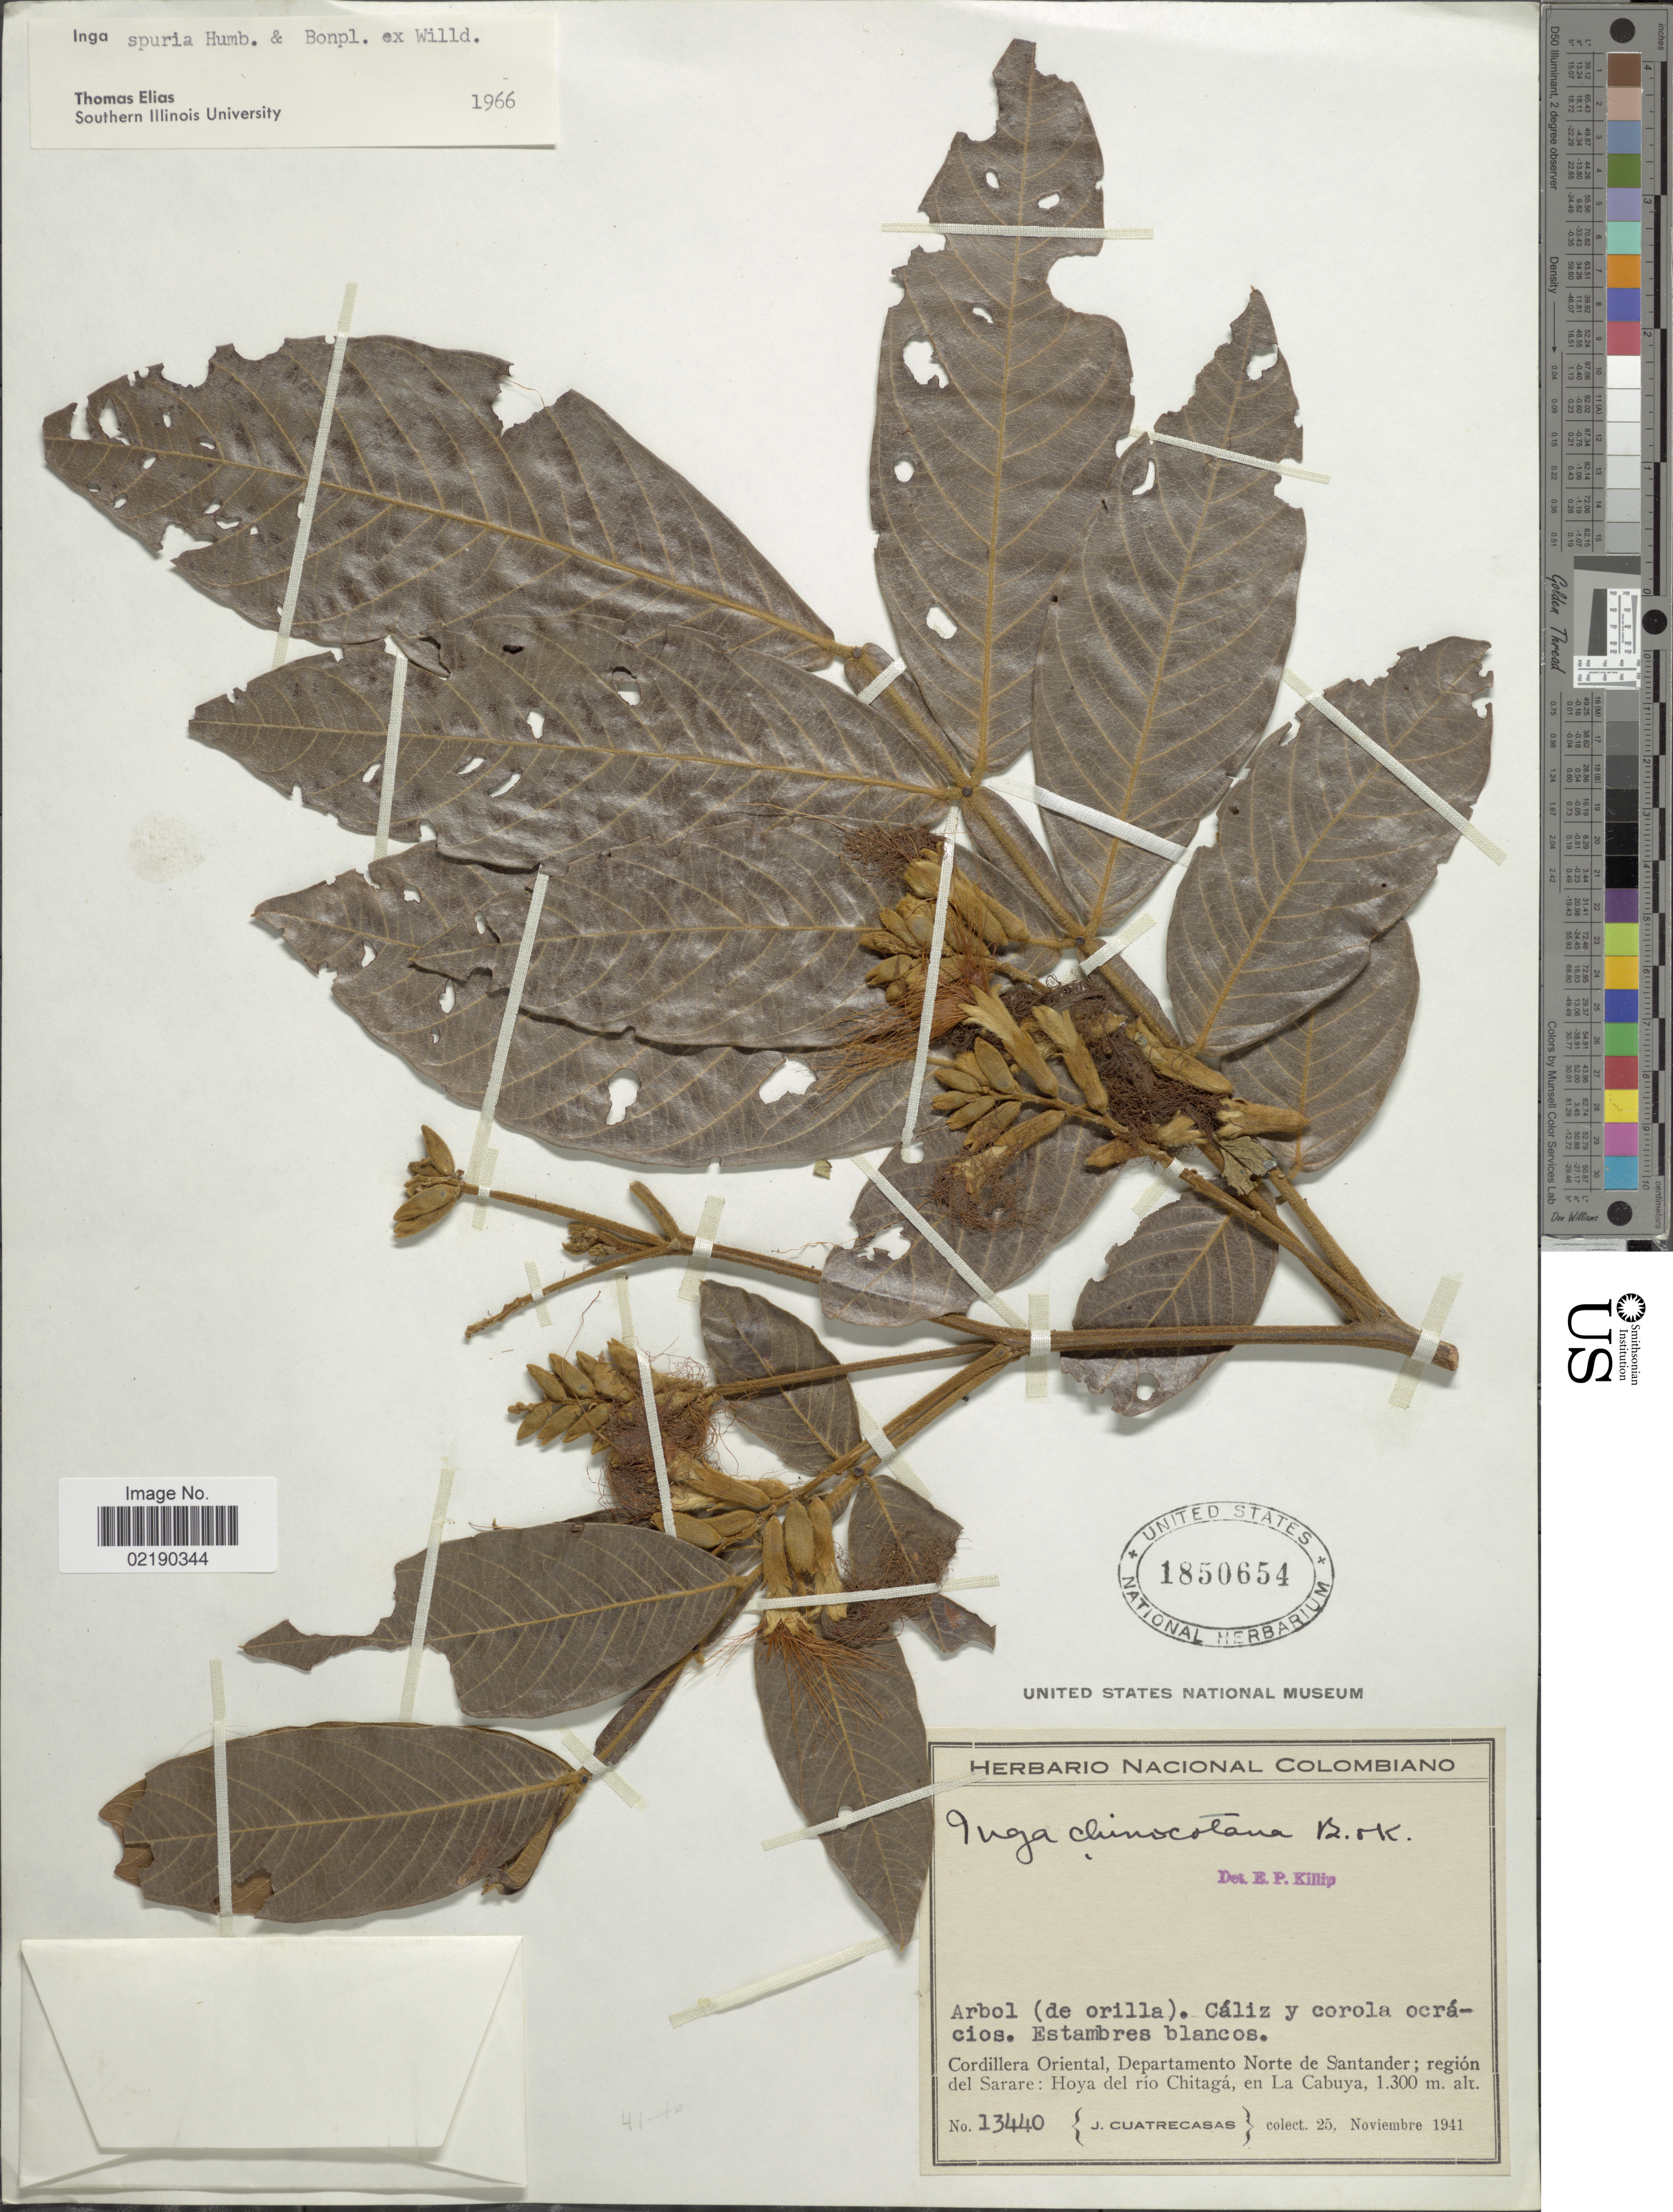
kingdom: Plantae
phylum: Tracheophyta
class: Magnoliopsida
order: Fabales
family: Fabaceae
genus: Inga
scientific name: Inga vera subsp. vera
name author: Willd.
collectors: J. Cuatrecasas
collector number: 13440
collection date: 1941-11-25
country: Colombia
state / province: Norte de Santander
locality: Cordillera Oriental. region del Sarare: Hoya del rio Chitaga, en La Cabuya.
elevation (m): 1300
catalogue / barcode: US 1850654